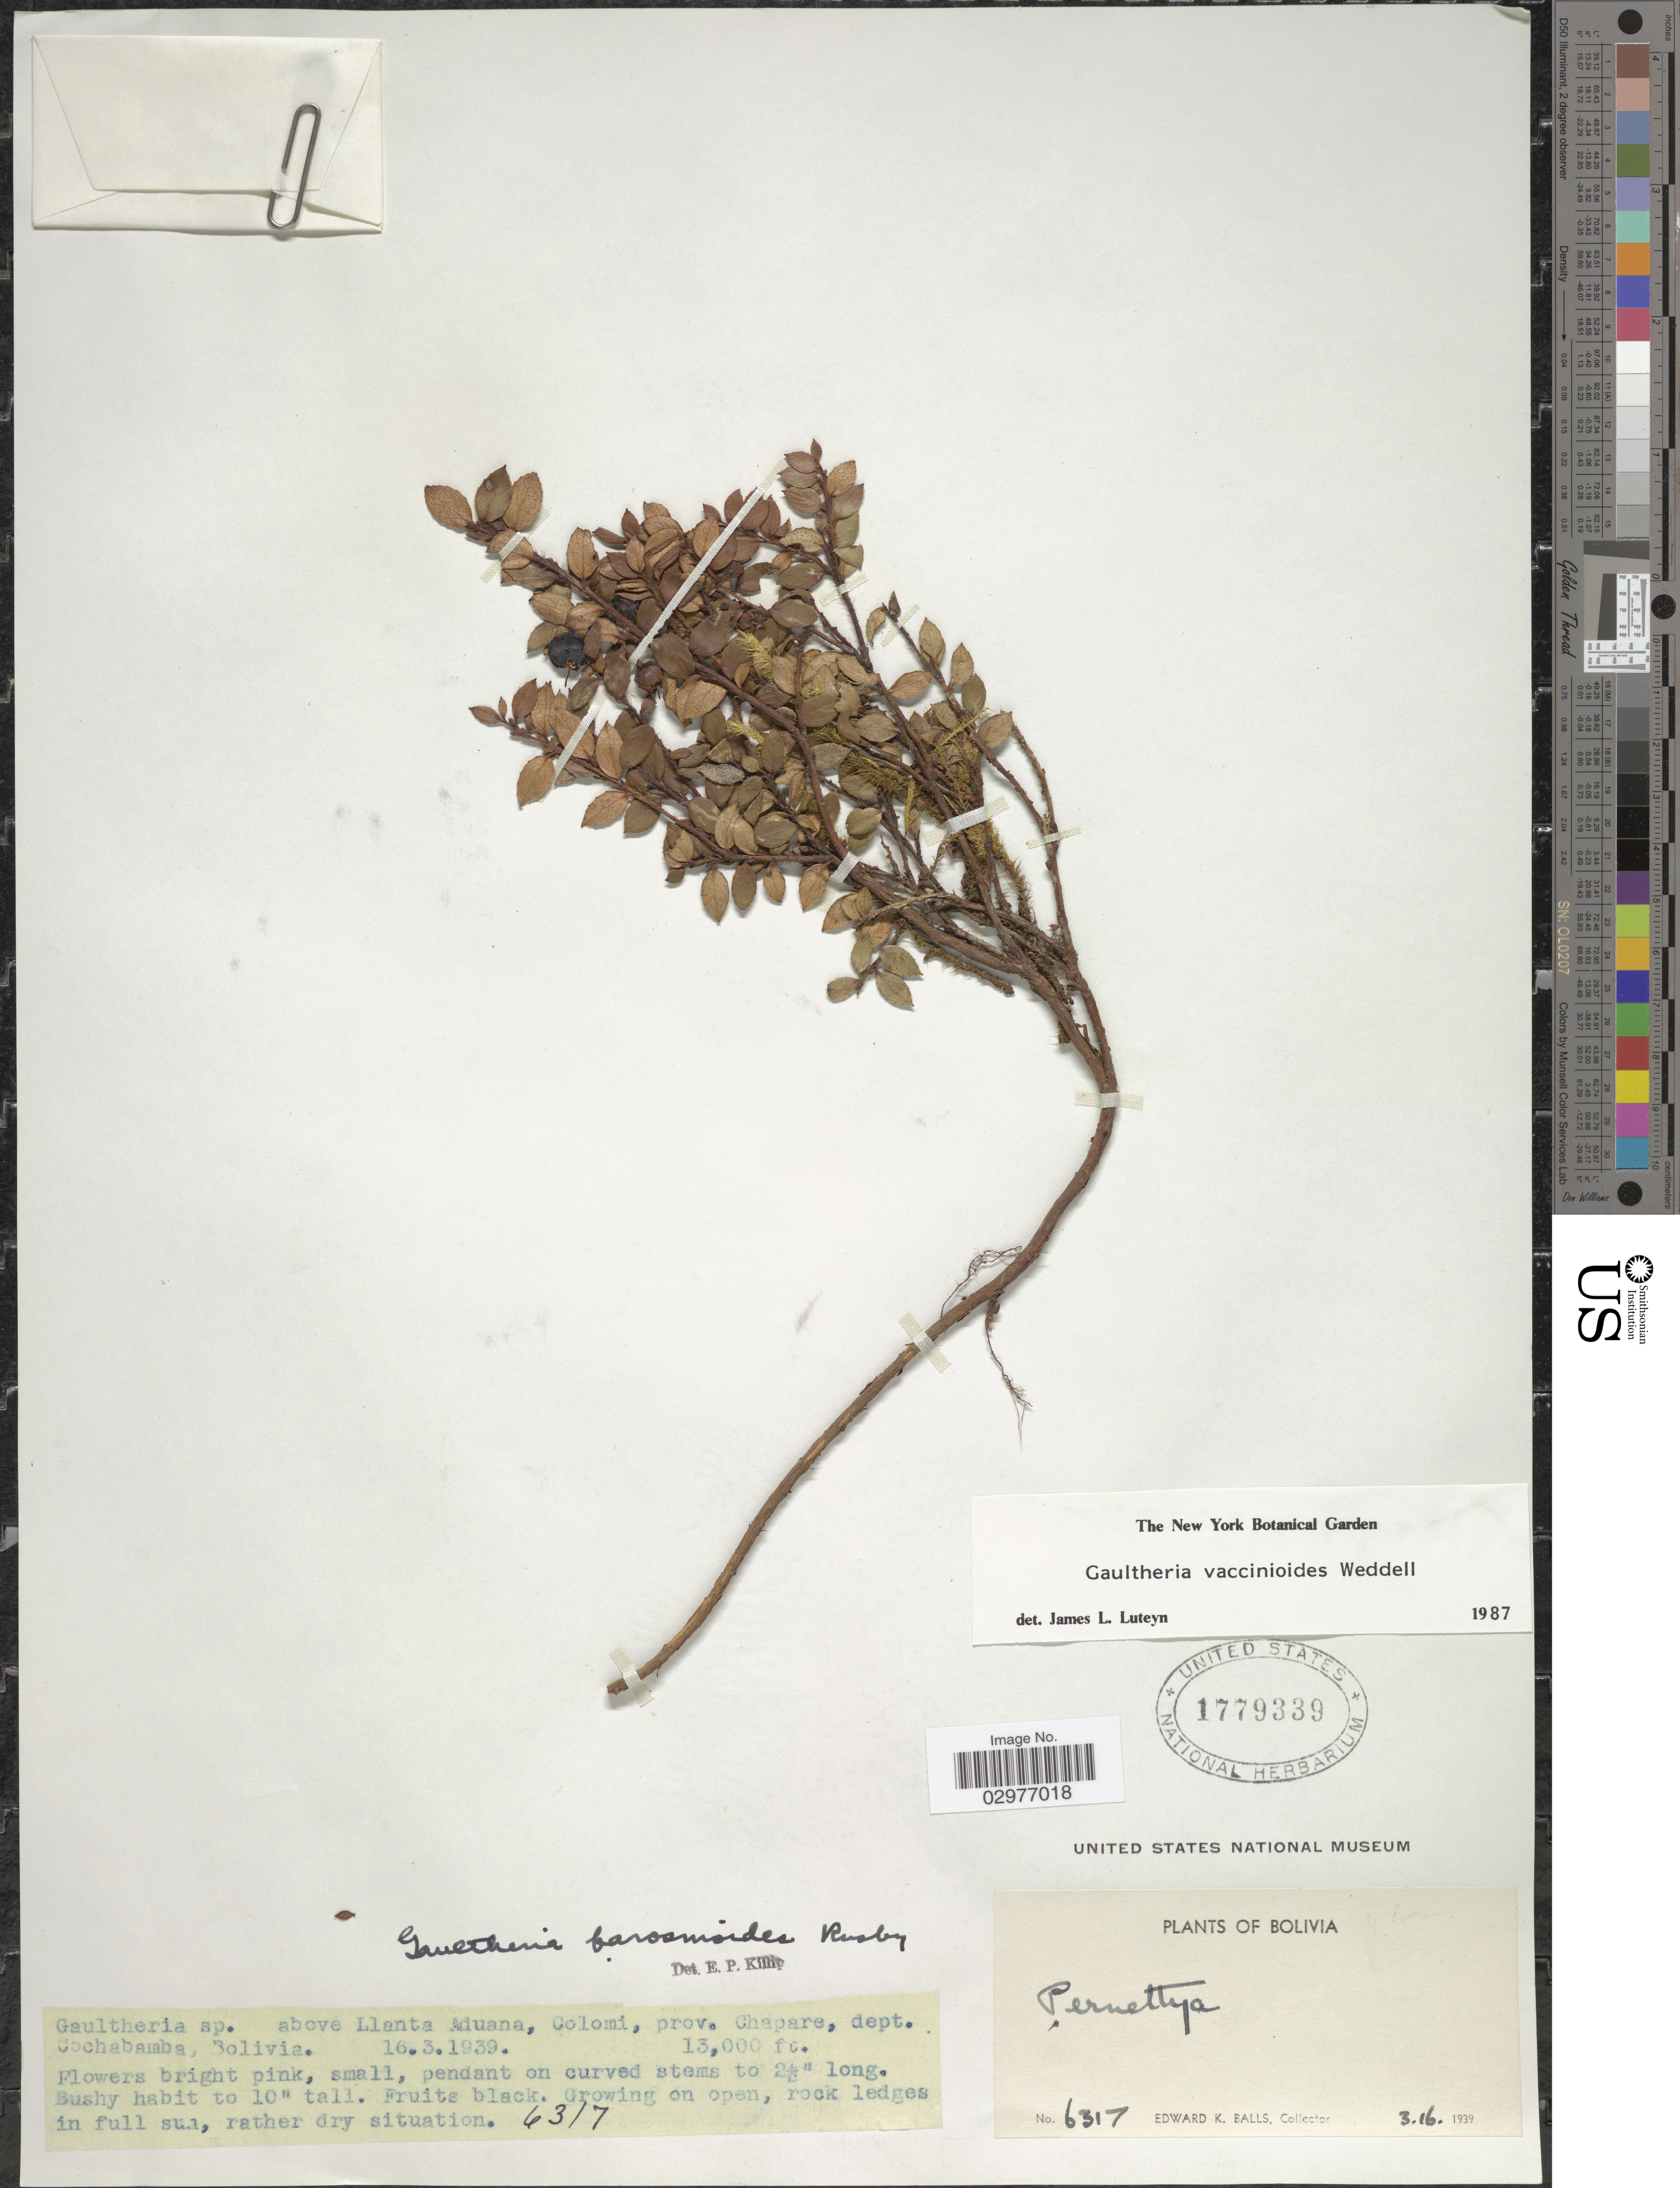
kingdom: Plantae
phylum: Tracheophyta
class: Magnoliopsida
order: Ericales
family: Ericaceae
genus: Gaultheria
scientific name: Gaultheria vaccinioides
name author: Wedd.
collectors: E. K. Balls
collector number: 6317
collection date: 1939-03-16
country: Bolivia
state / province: Cochabamba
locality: Above Llanta Aduana, Colomi, prov. Chapare, dept. Cochabamba.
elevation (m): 3962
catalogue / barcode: US 1779339